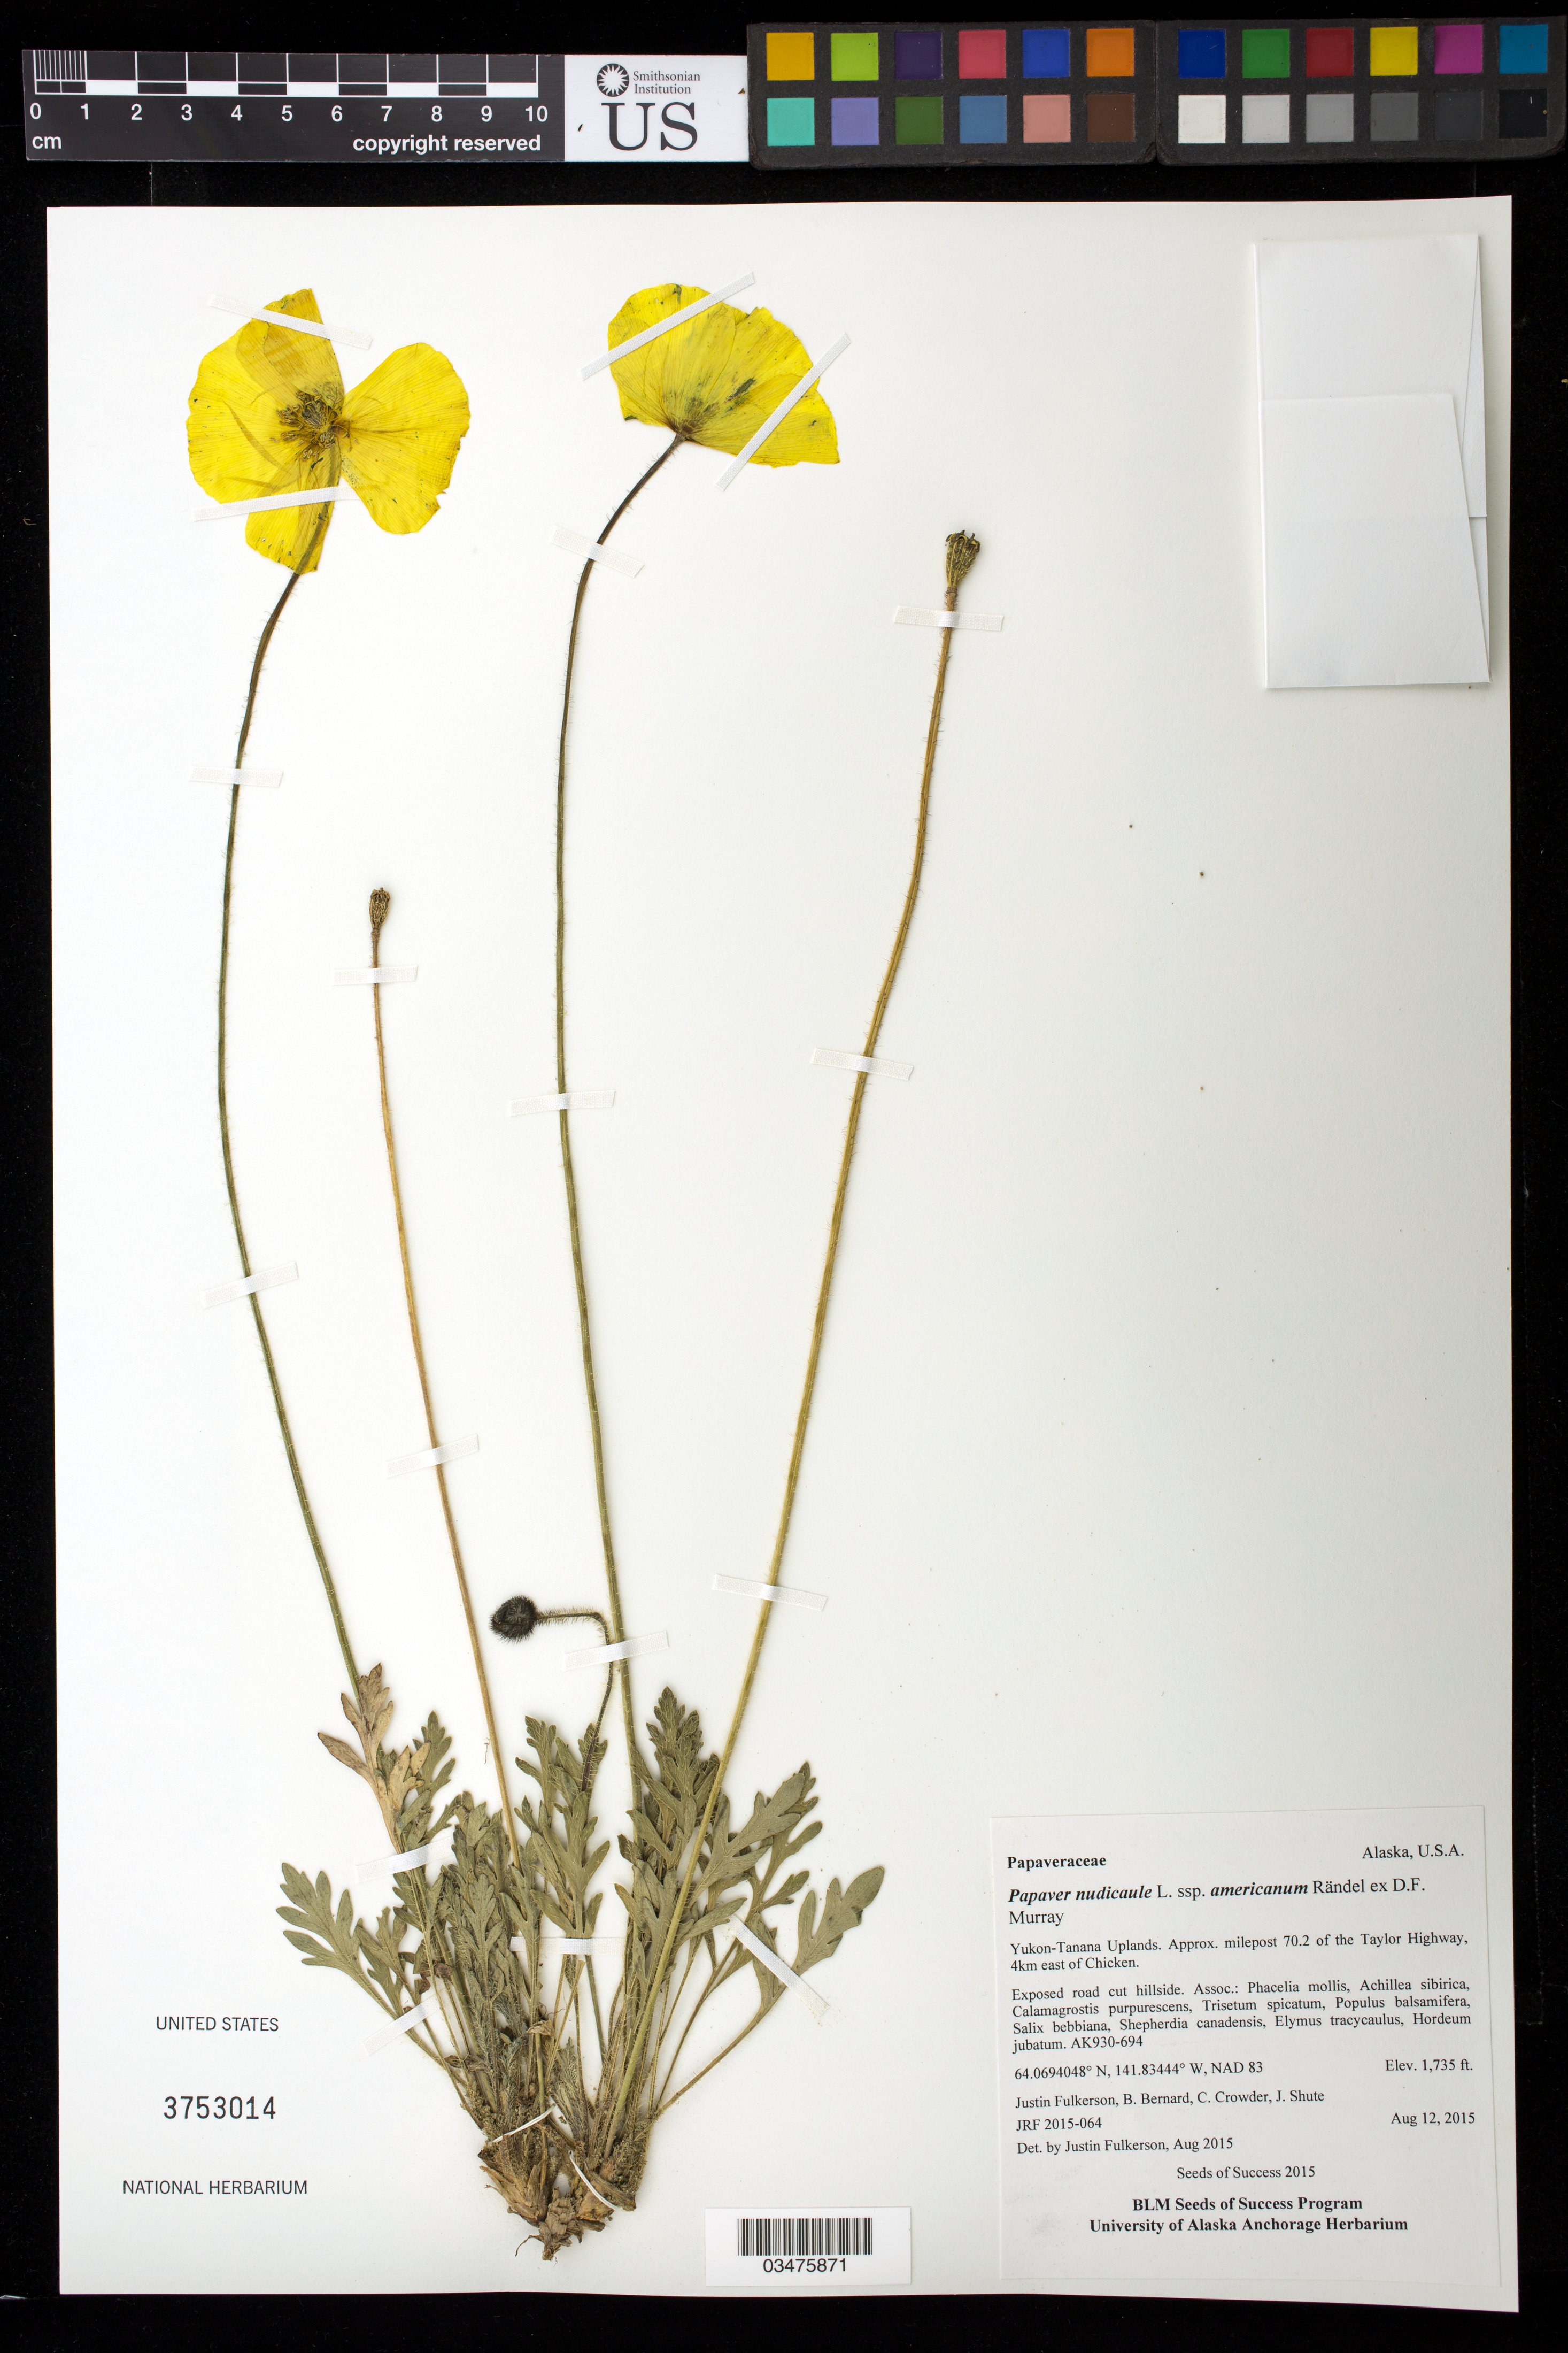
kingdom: Plantae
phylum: Tracheophyta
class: Magnoliopsida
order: Ranunculales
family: Papaveraceae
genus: Papaver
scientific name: Papaver nudicaule subsp. americanum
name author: Rändel ex D.F. Murray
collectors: J. Fulkerson, C. Crowder, J. Shute & B. Bernard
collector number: AK930-694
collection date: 2015-08-12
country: United States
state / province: Alaska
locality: Yukon-Tanana Uplands. Milepost 70.2 of the Taylor Hwy, 4 km E of Chicken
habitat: Exposed road cut hillside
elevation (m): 529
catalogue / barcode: US 3753014